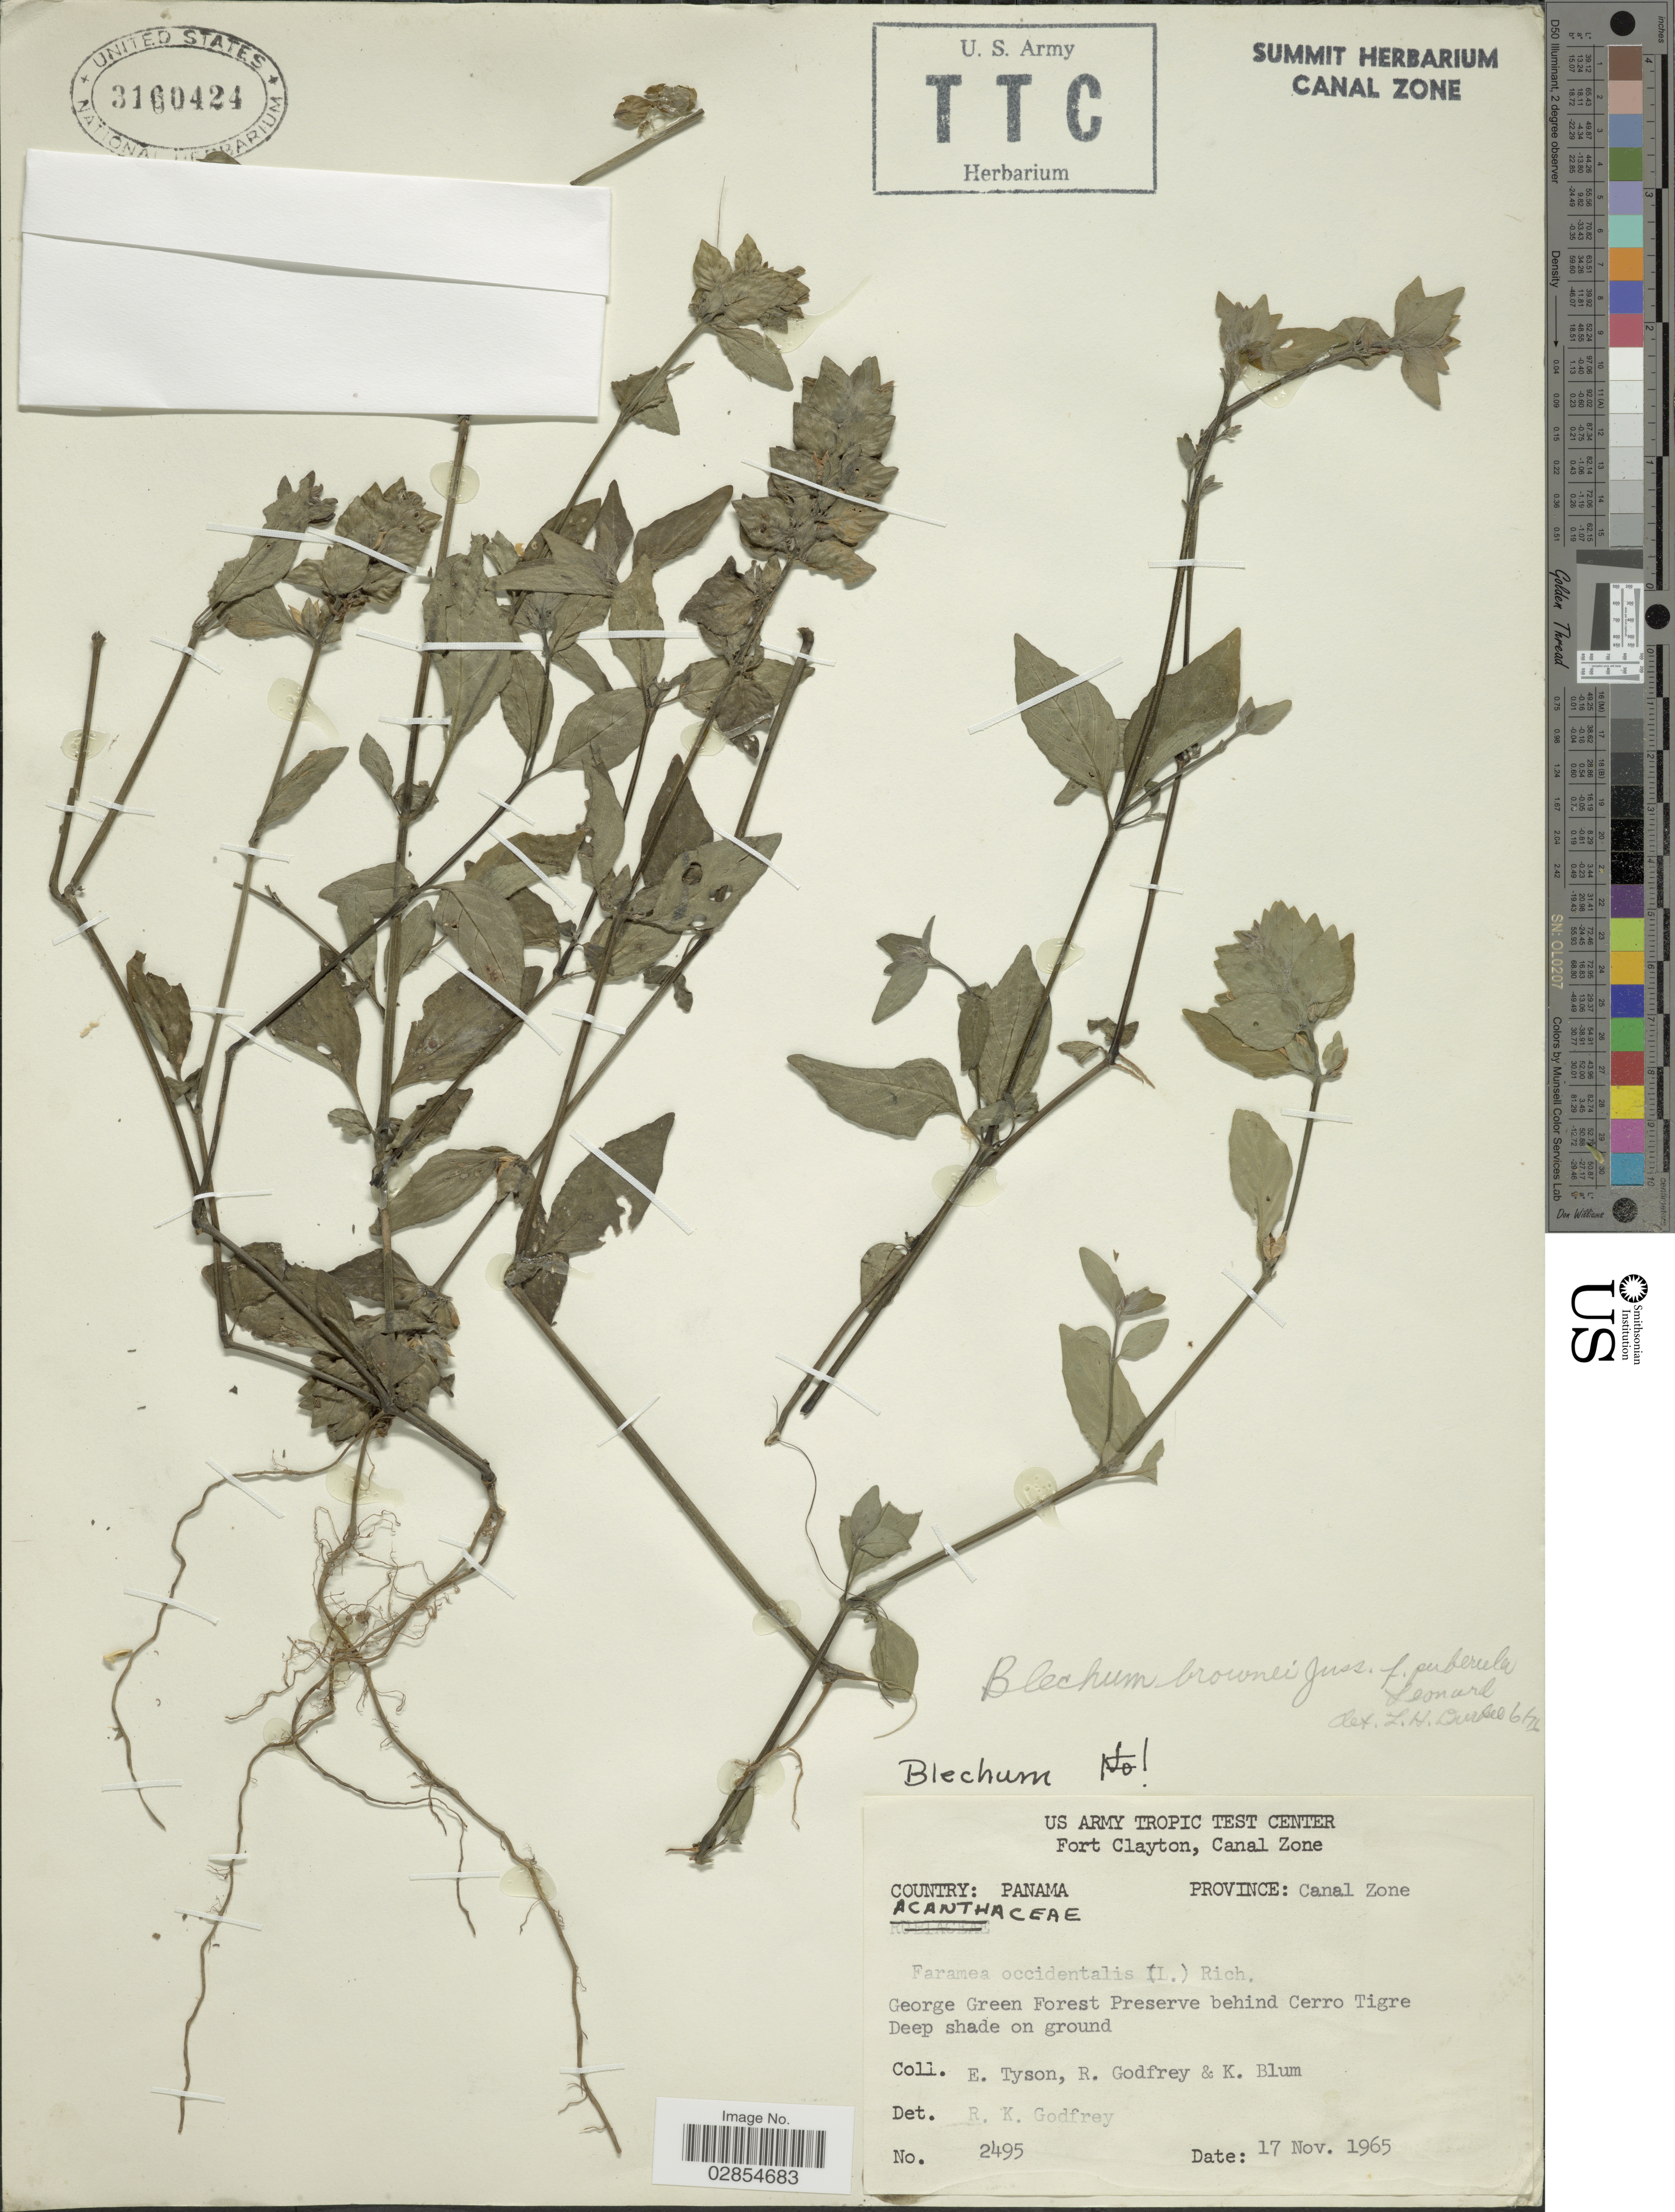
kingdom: Plantae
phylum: Tracheophyta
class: Magnoliopsida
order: Lamiales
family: Acanthaceae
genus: Blechum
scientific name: Blechum pyramidatum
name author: (Lam.) Urb.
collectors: E. Tyson, R. Godfrey & K. Blum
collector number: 2495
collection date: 1965-11-17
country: Panama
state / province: Colón / Panamá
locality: Province: Canal Zone. George Green Forest Preserve behind Cerro Tigre Deep shade on ground.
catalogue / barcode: US 3160424